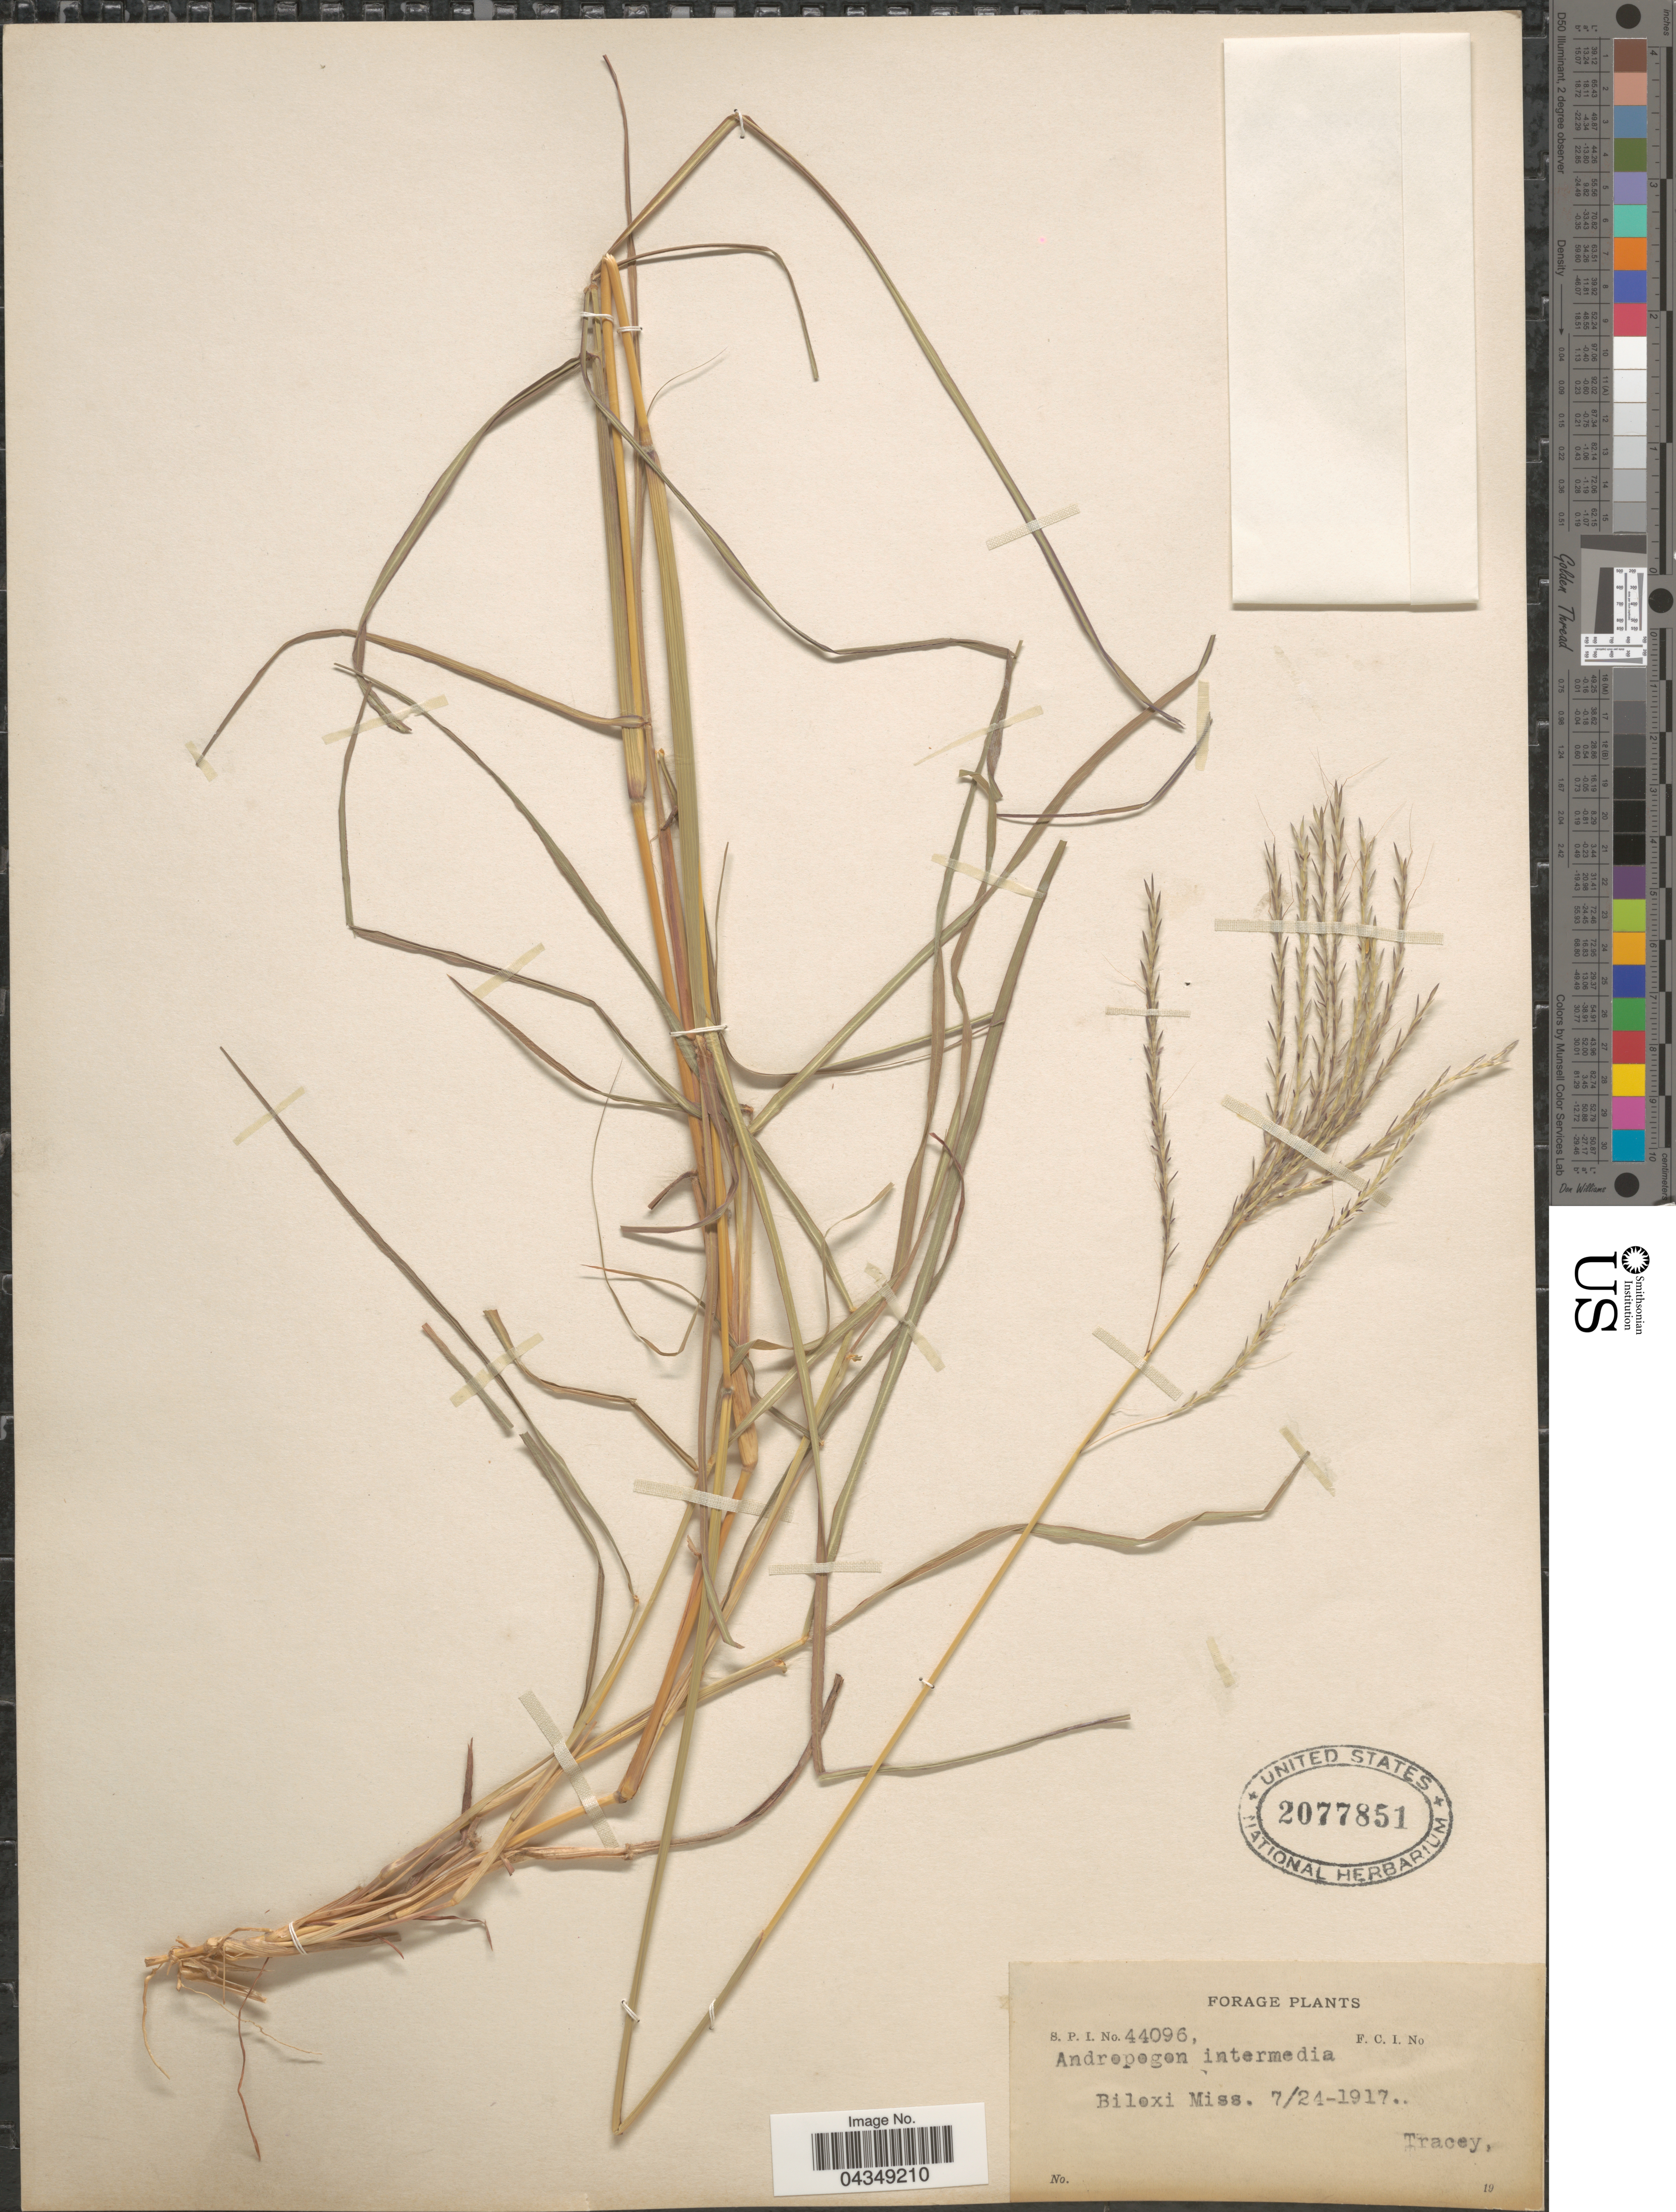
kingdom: Plantae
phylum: Tracheophyta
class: Liliopsida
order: Poales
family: Poaceae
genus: Bothriochloa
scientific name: Bothriochloa bladhii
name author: (Retz.) S.T. Blake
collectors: Tracey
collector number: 44096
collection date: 1917-07-24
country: United States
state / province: Mississippi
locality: Biloxi.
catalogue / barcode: US 2077851